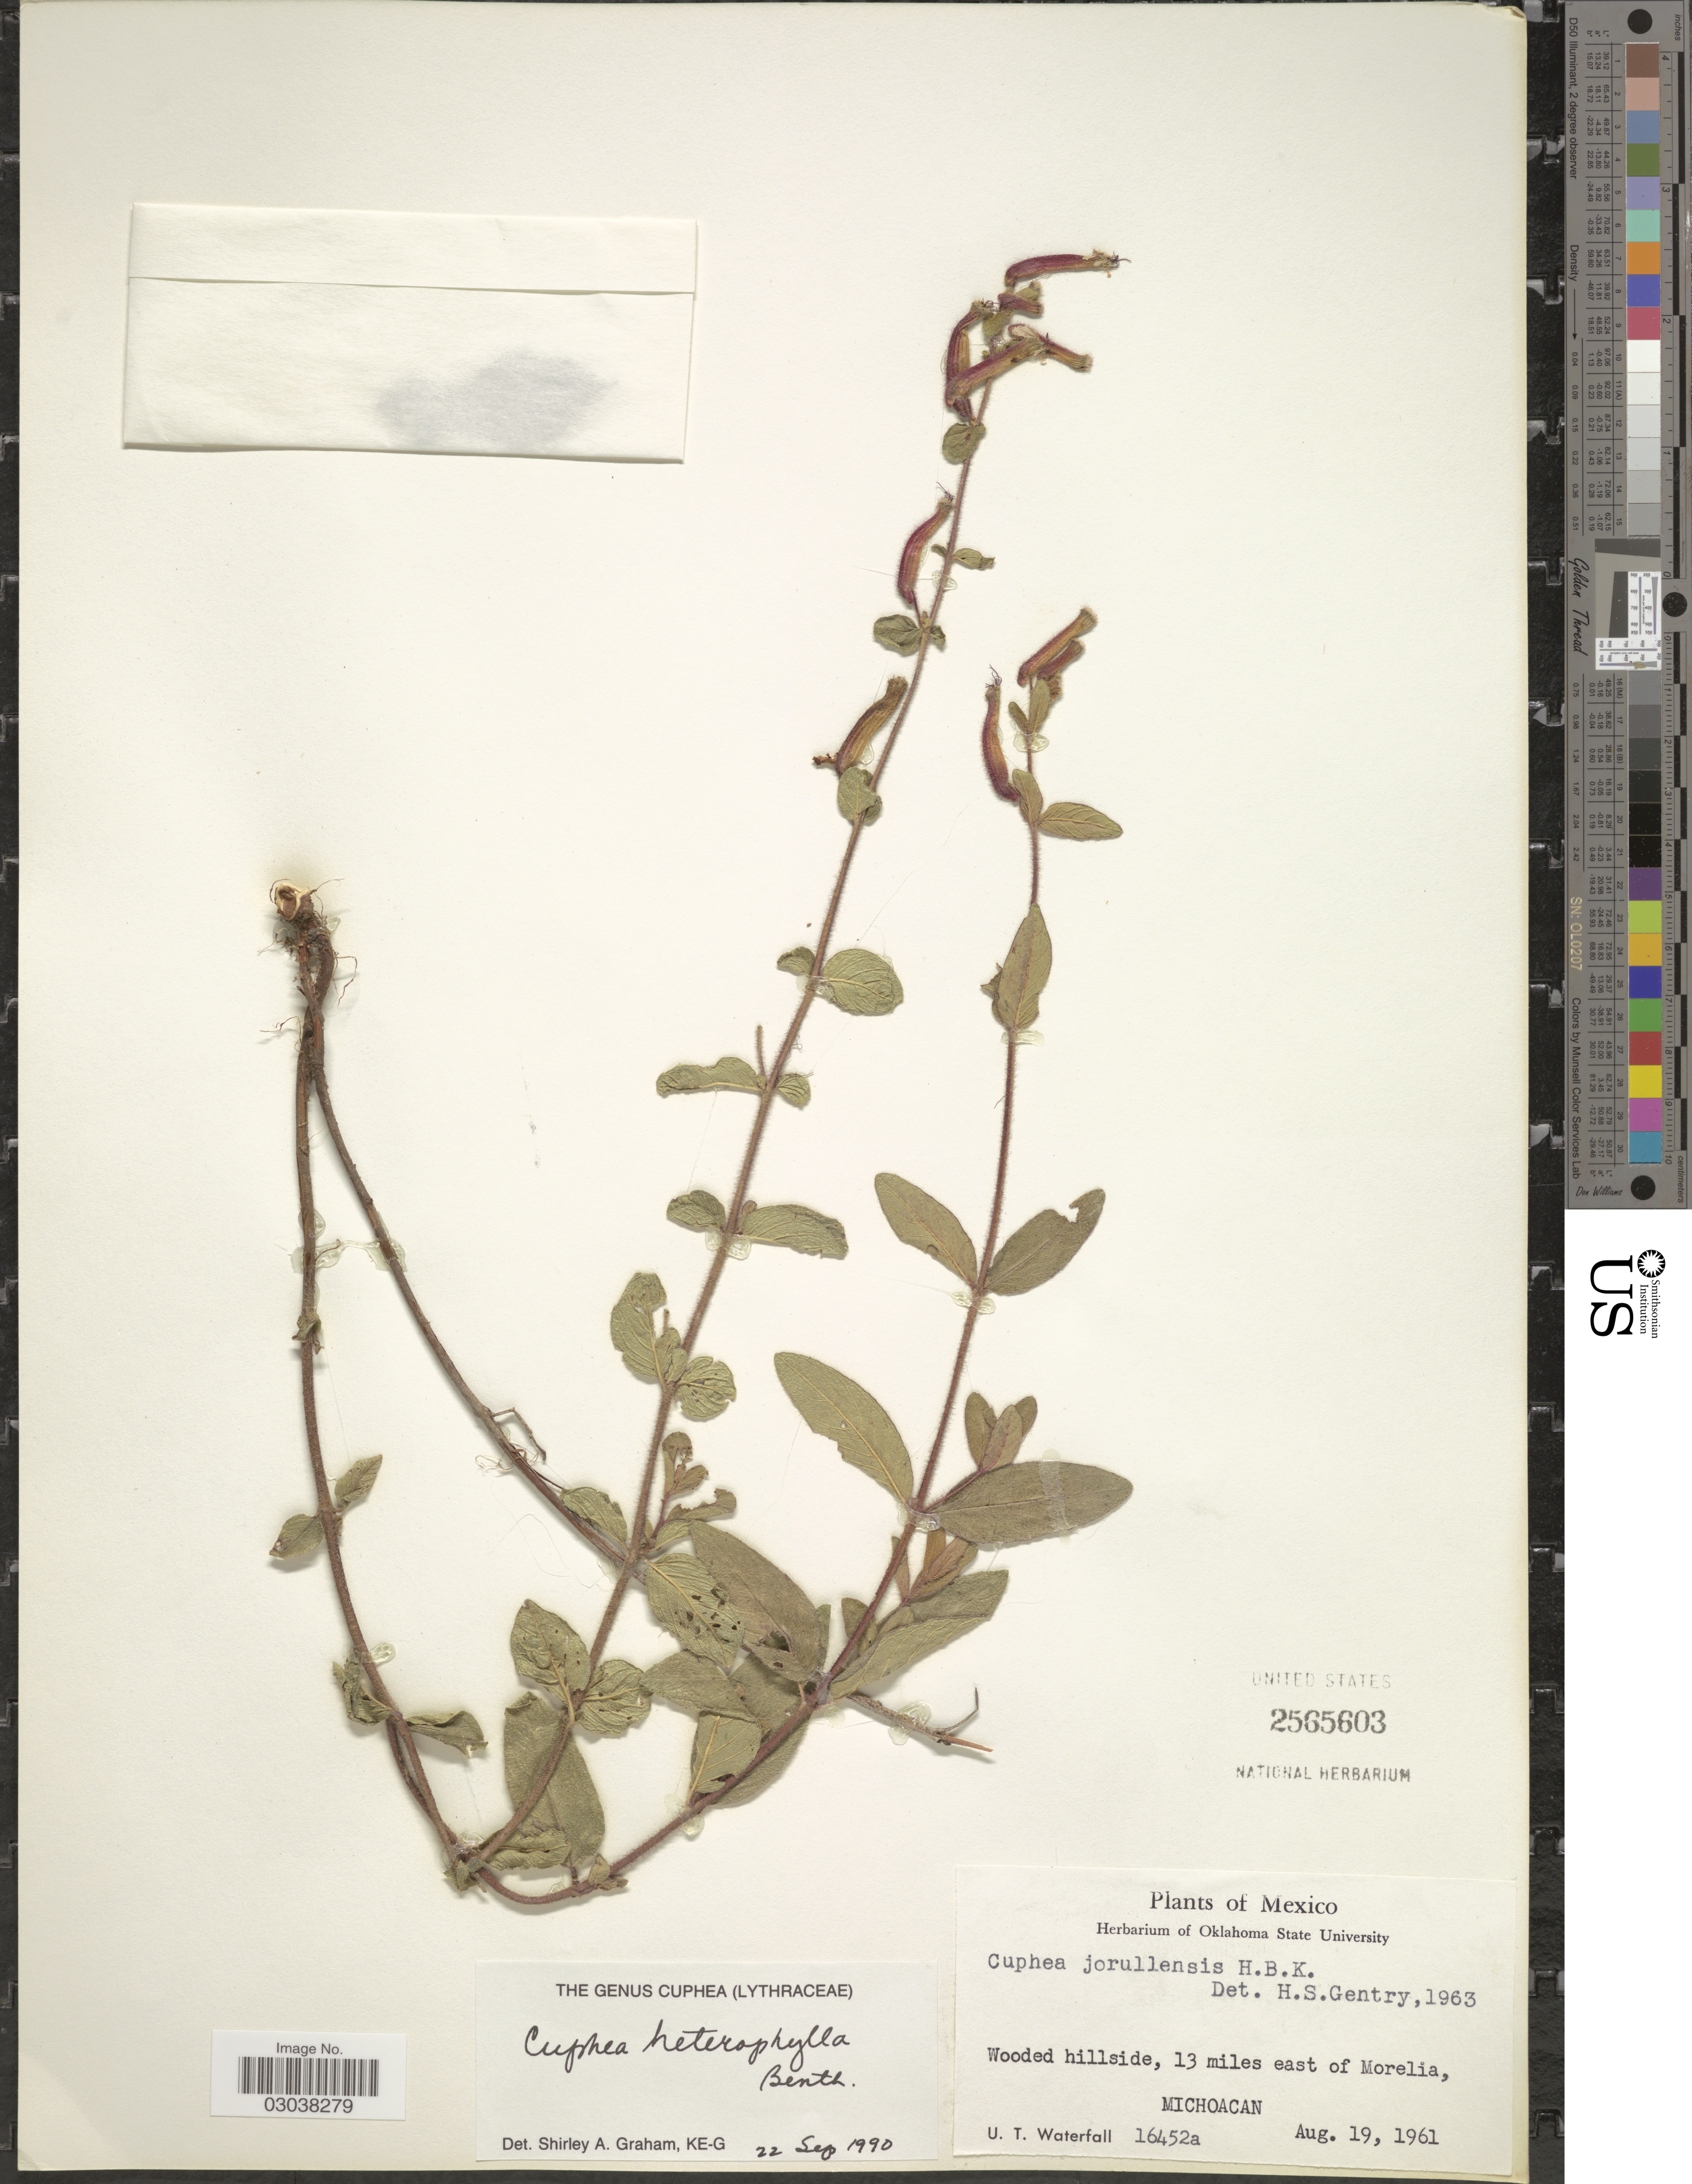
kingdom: Plantae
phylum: Tracheophyta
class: Magnoliopsida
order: Myrtales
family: Lythraceae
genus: Cuphea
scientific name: Cuphea heterophylla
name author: Benth.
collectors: U. T. Waterfall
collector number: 16452a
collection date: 1961-08-19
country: Mexico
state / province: Michoacán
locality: Wooded hillside, 13 miles east of Morelia.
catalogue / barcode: US 2565603